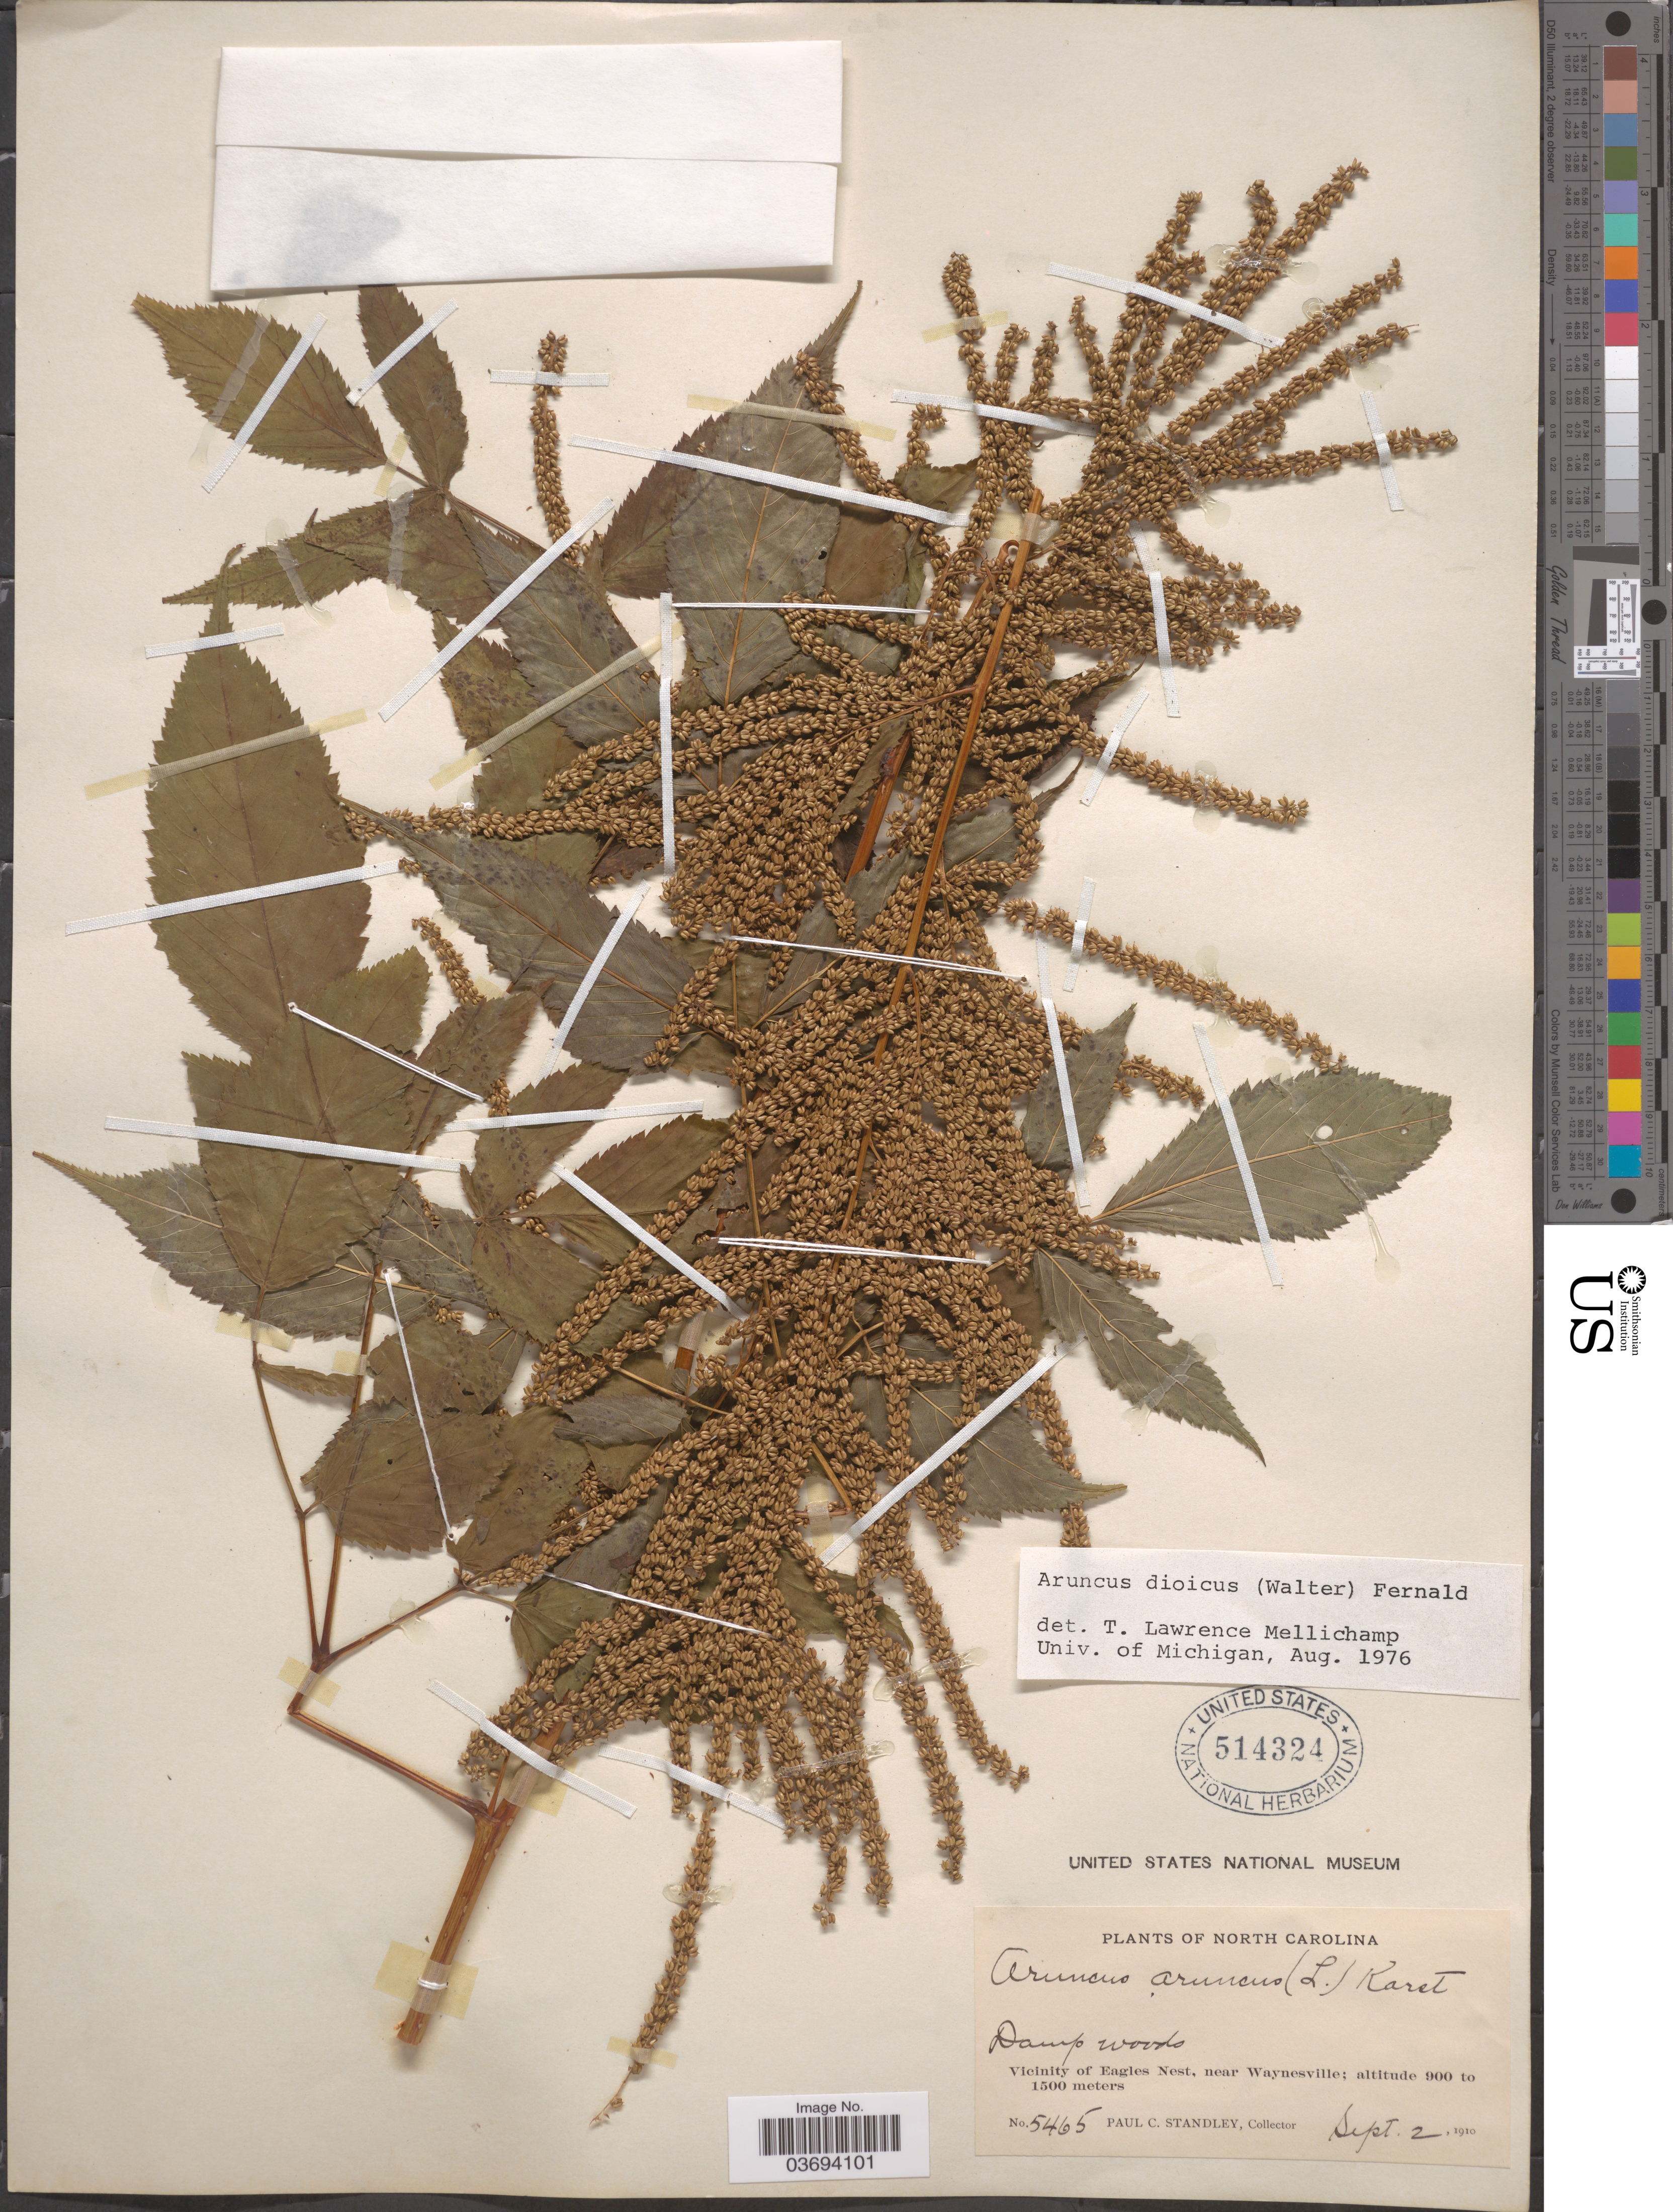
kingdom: Plantae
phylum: Tracheophyta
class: Magnoliopsida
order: Rosales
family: Rosaceae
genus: Aruncus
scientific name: Aruncus dioicus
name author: (Walter) Fernald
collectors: P. C. Standley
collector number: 5465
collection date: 1910-09-02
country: United States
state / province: North Carolina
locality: Vicinity of Eagles Nest, near Waynesville.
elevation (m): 900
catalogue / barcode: US 514324